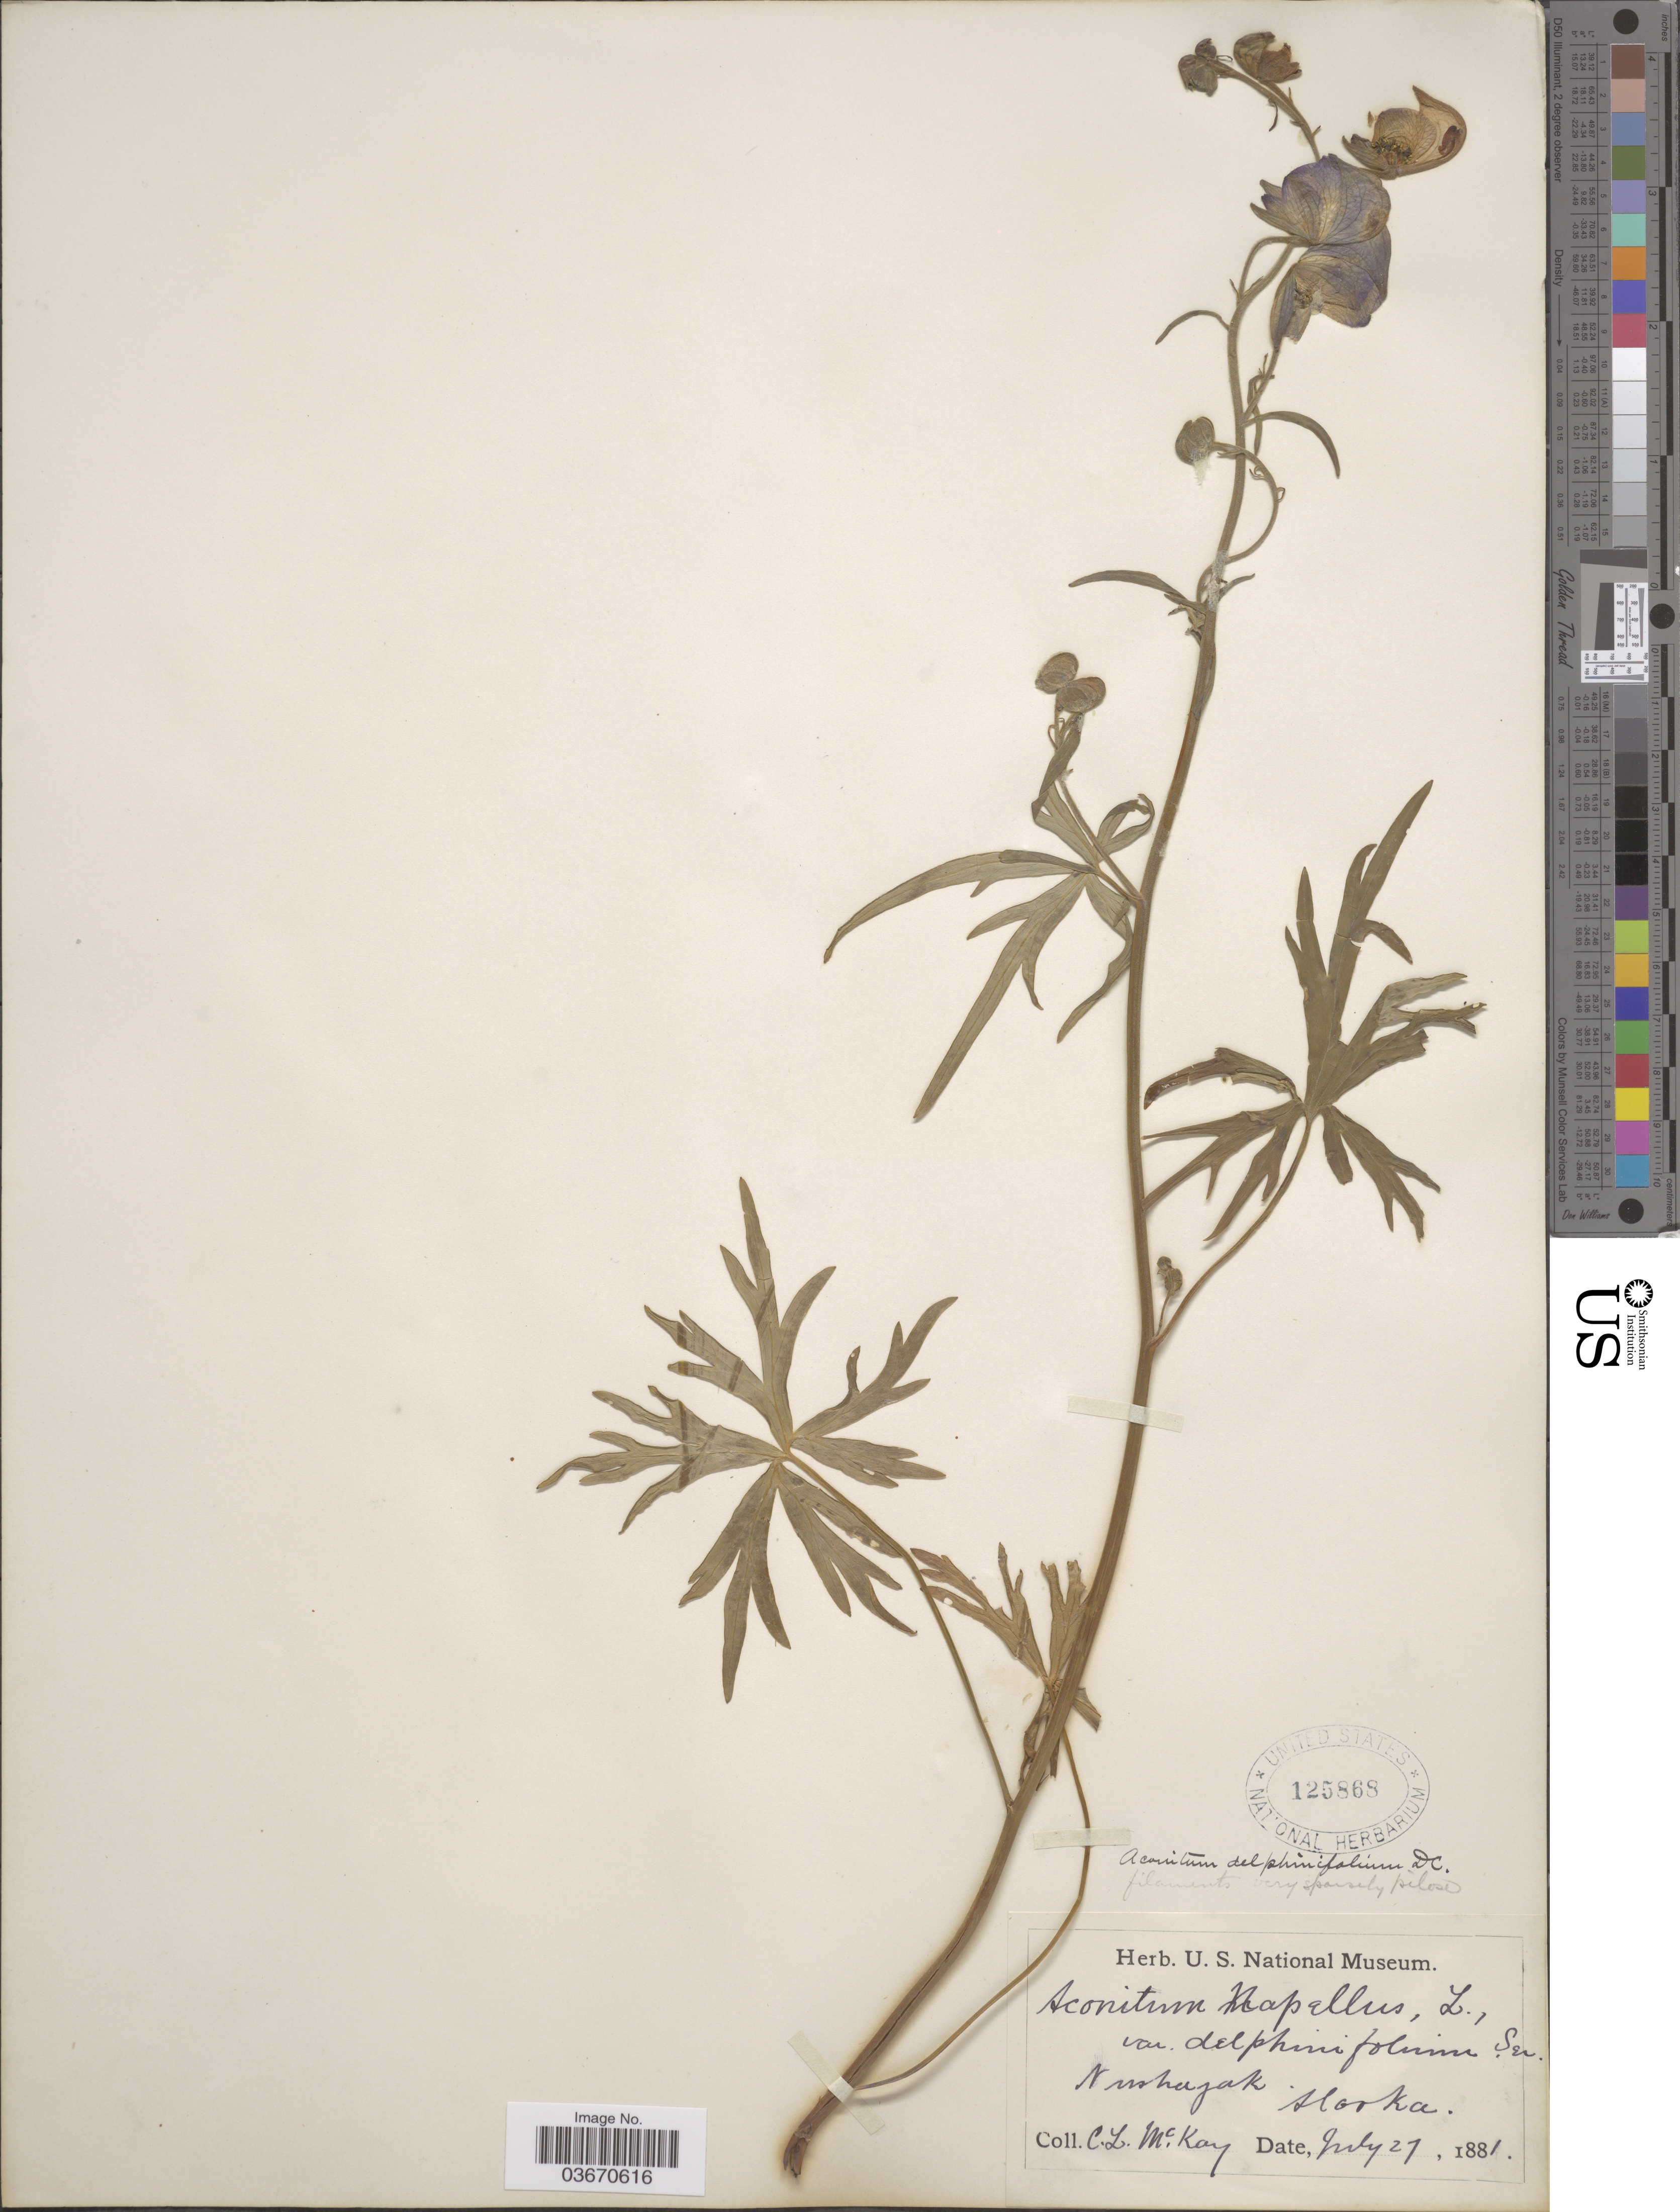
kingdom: Plantae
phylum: Tracheophyta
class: Magnoliopsida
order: Ranunculales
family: Ranunculaceae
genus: Aconitum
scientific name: Aconitum delphinifolium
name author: DC.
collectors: C. McKay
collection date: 1881-07-27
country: United States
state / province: Alaska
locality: Nushagak.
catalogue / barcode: US 125868